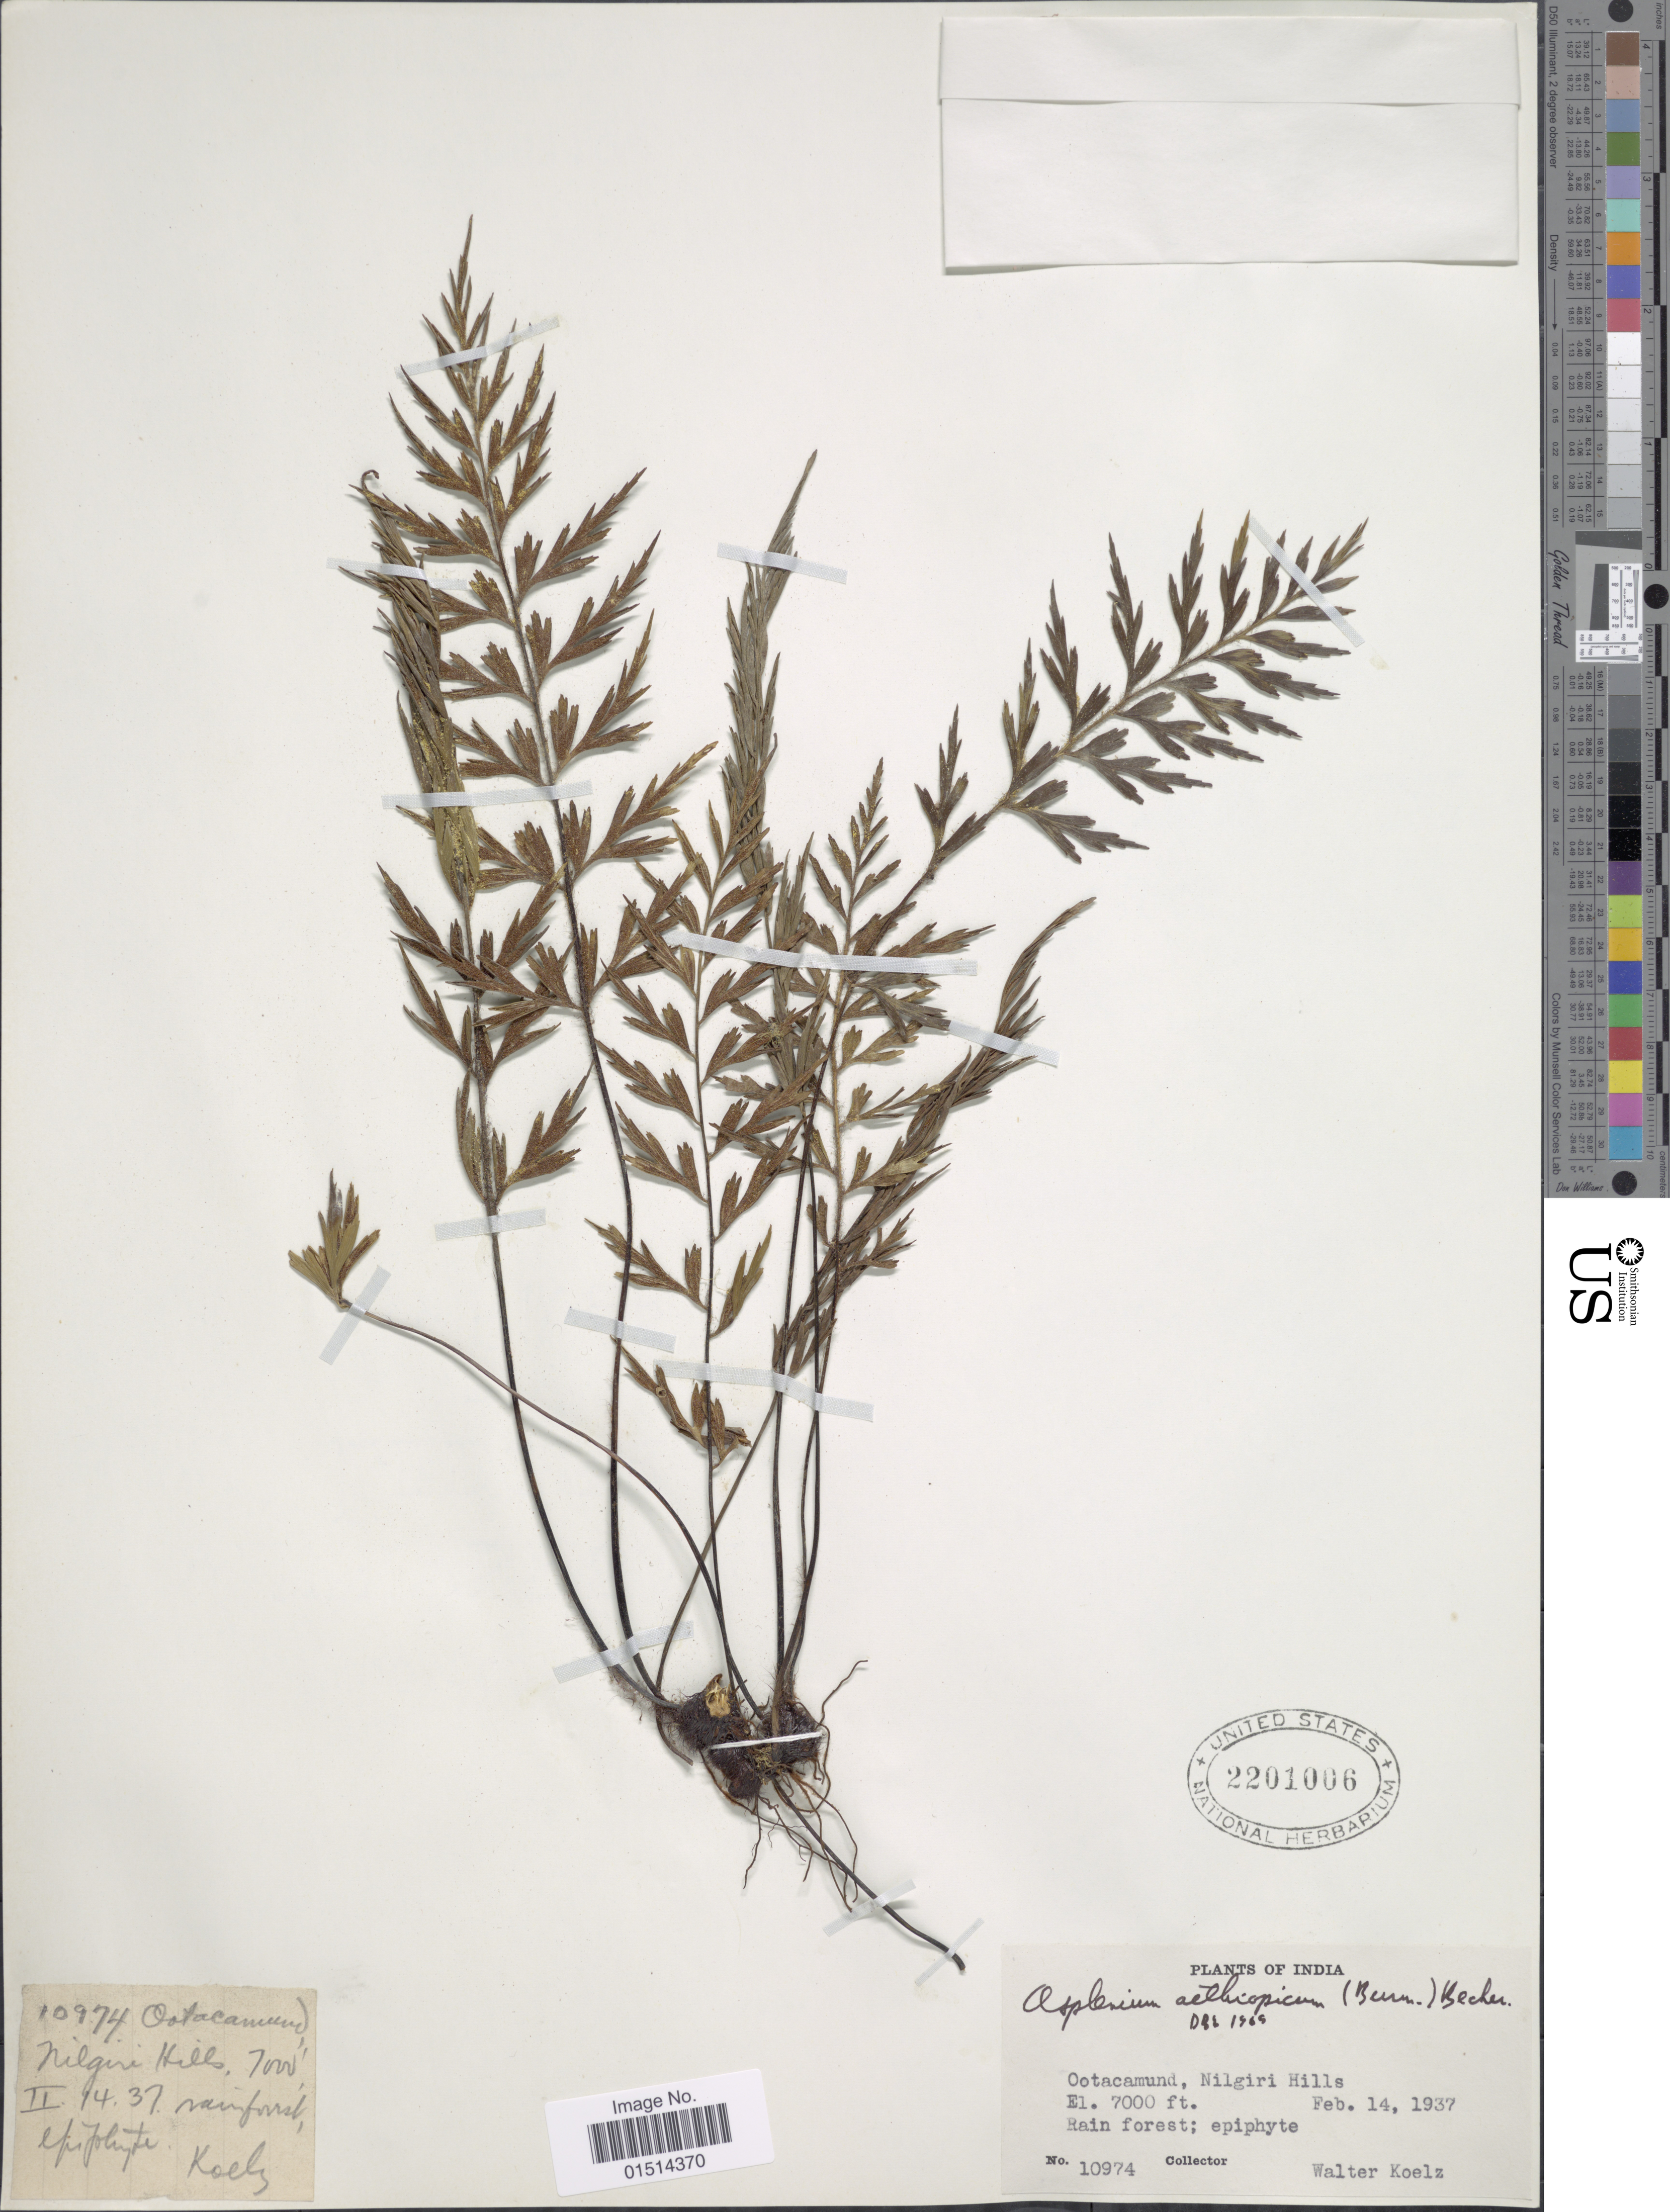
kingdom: Plantae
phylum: Tracheophyta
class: Polypodiopsida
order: Polypodiales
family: Aspleniaceae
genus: Asplenium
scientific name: Asplenium aethiopicum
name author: (Burm. f.) Bech.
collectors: W. N. Koelz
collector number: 10974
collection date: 1937-02-14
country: India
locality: Ootacamund, Nilgiri Hills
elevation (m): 2134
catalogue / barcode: US 2201006